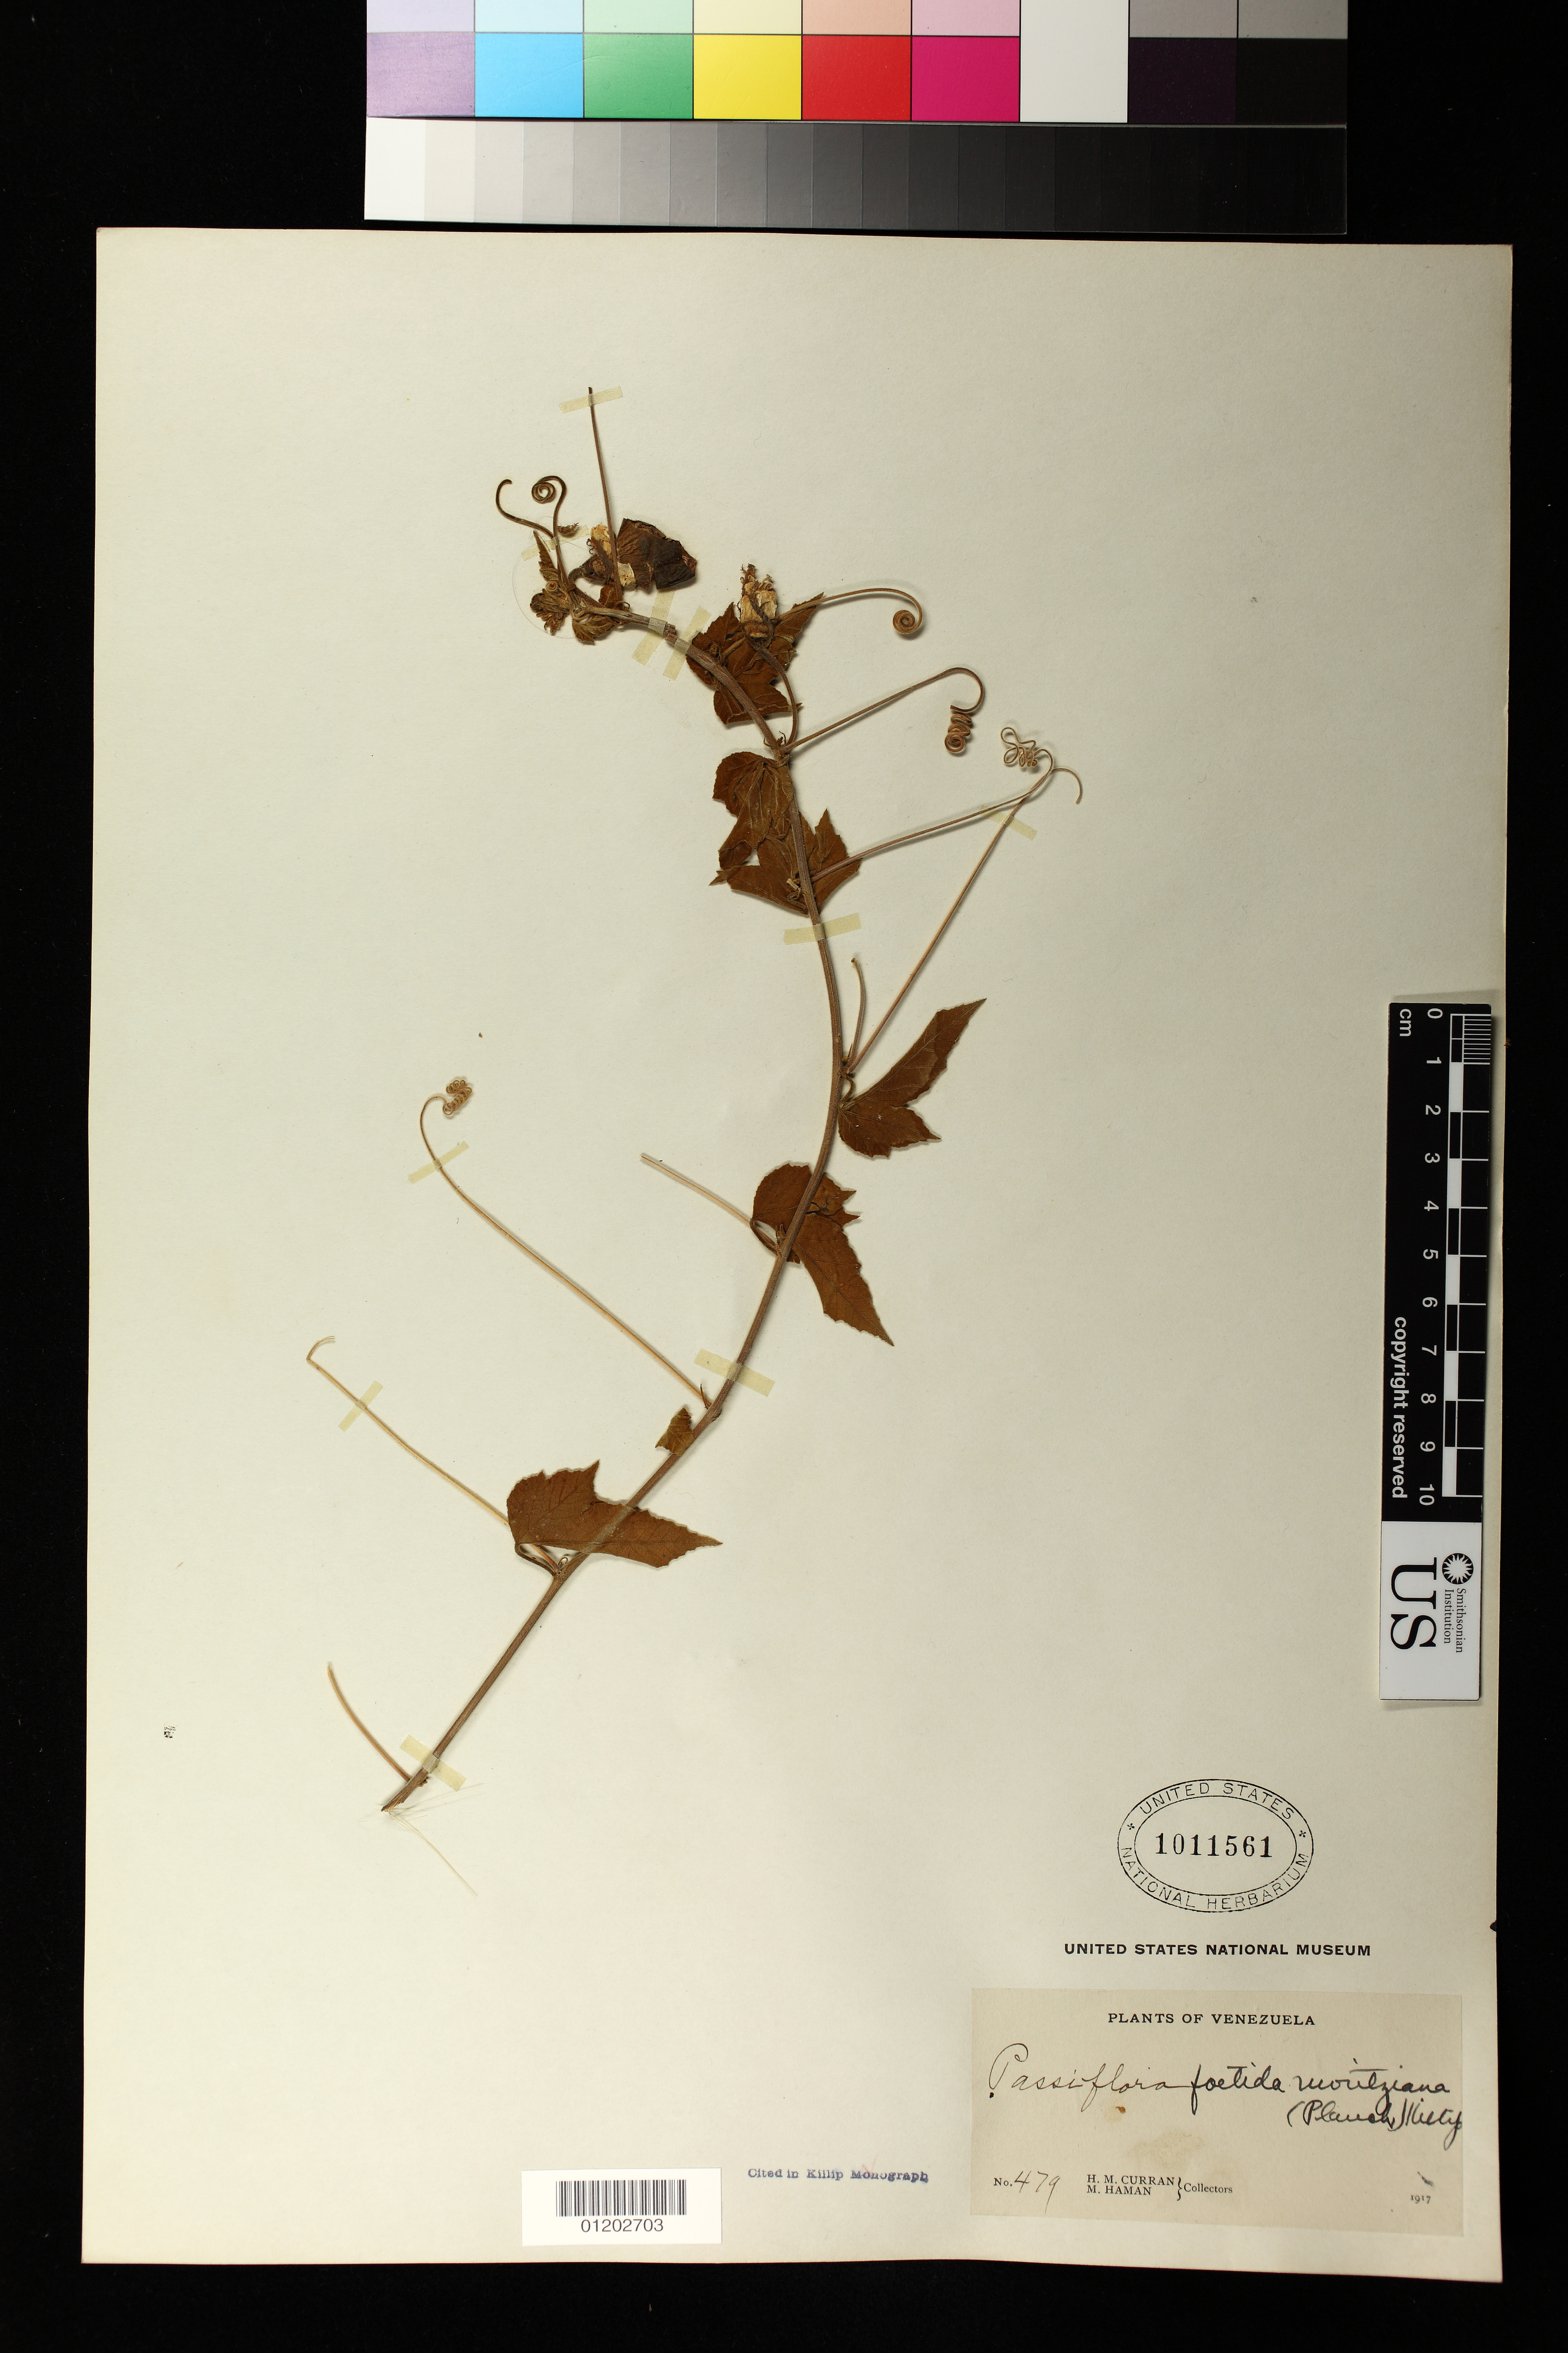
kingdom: Plantae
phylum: Tracheophyta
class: Magnoliopsida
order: Malpighiales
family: Passifloraceae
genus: Passiflora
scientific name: Passiflora moritziana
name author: Planch.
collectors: H. M. Curran & M. Haman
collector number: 479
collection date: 1917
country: Venezuela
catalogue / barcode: US 1011561